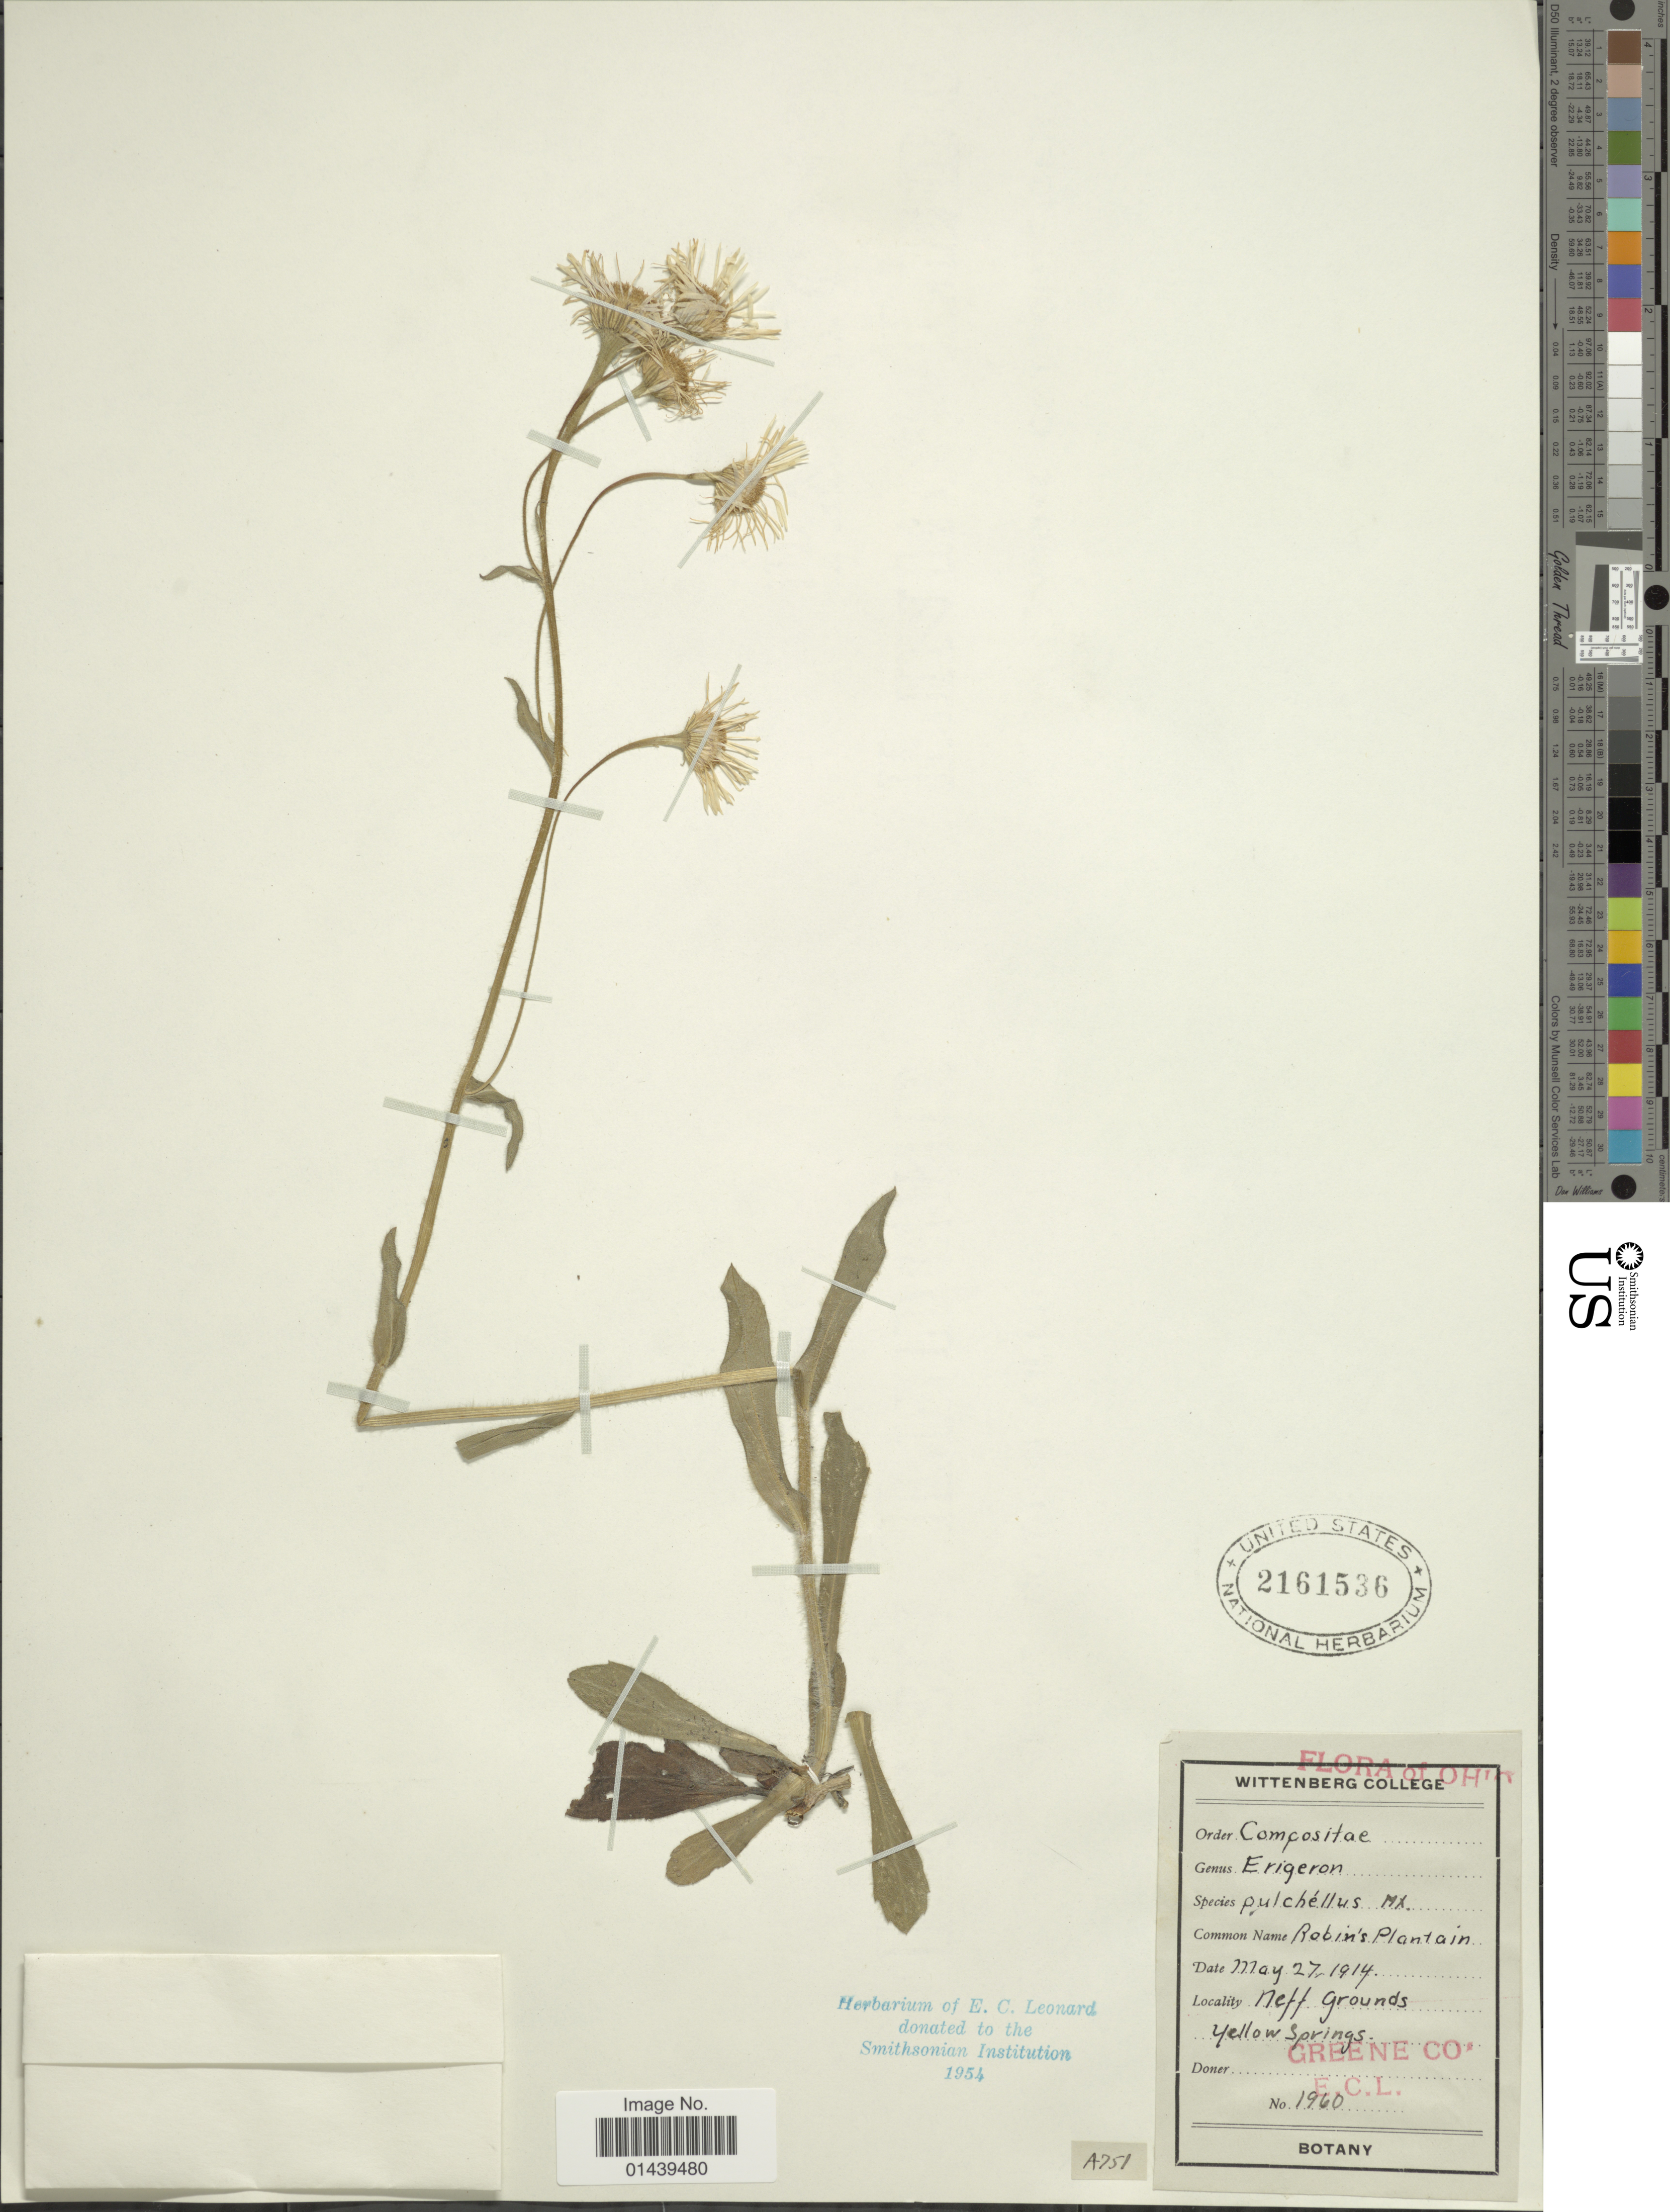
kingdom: Plantae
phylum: Tracheophyta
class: Magnoliopsida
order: Asterales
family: Asteraceae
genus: Erigeron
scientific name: Erigeron pulchellus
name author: Michx.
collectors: E. C. Leonard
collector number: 1960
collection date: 1914-05-27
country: United States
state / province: Ohio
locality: Greene Co.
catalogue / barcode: US 2161536